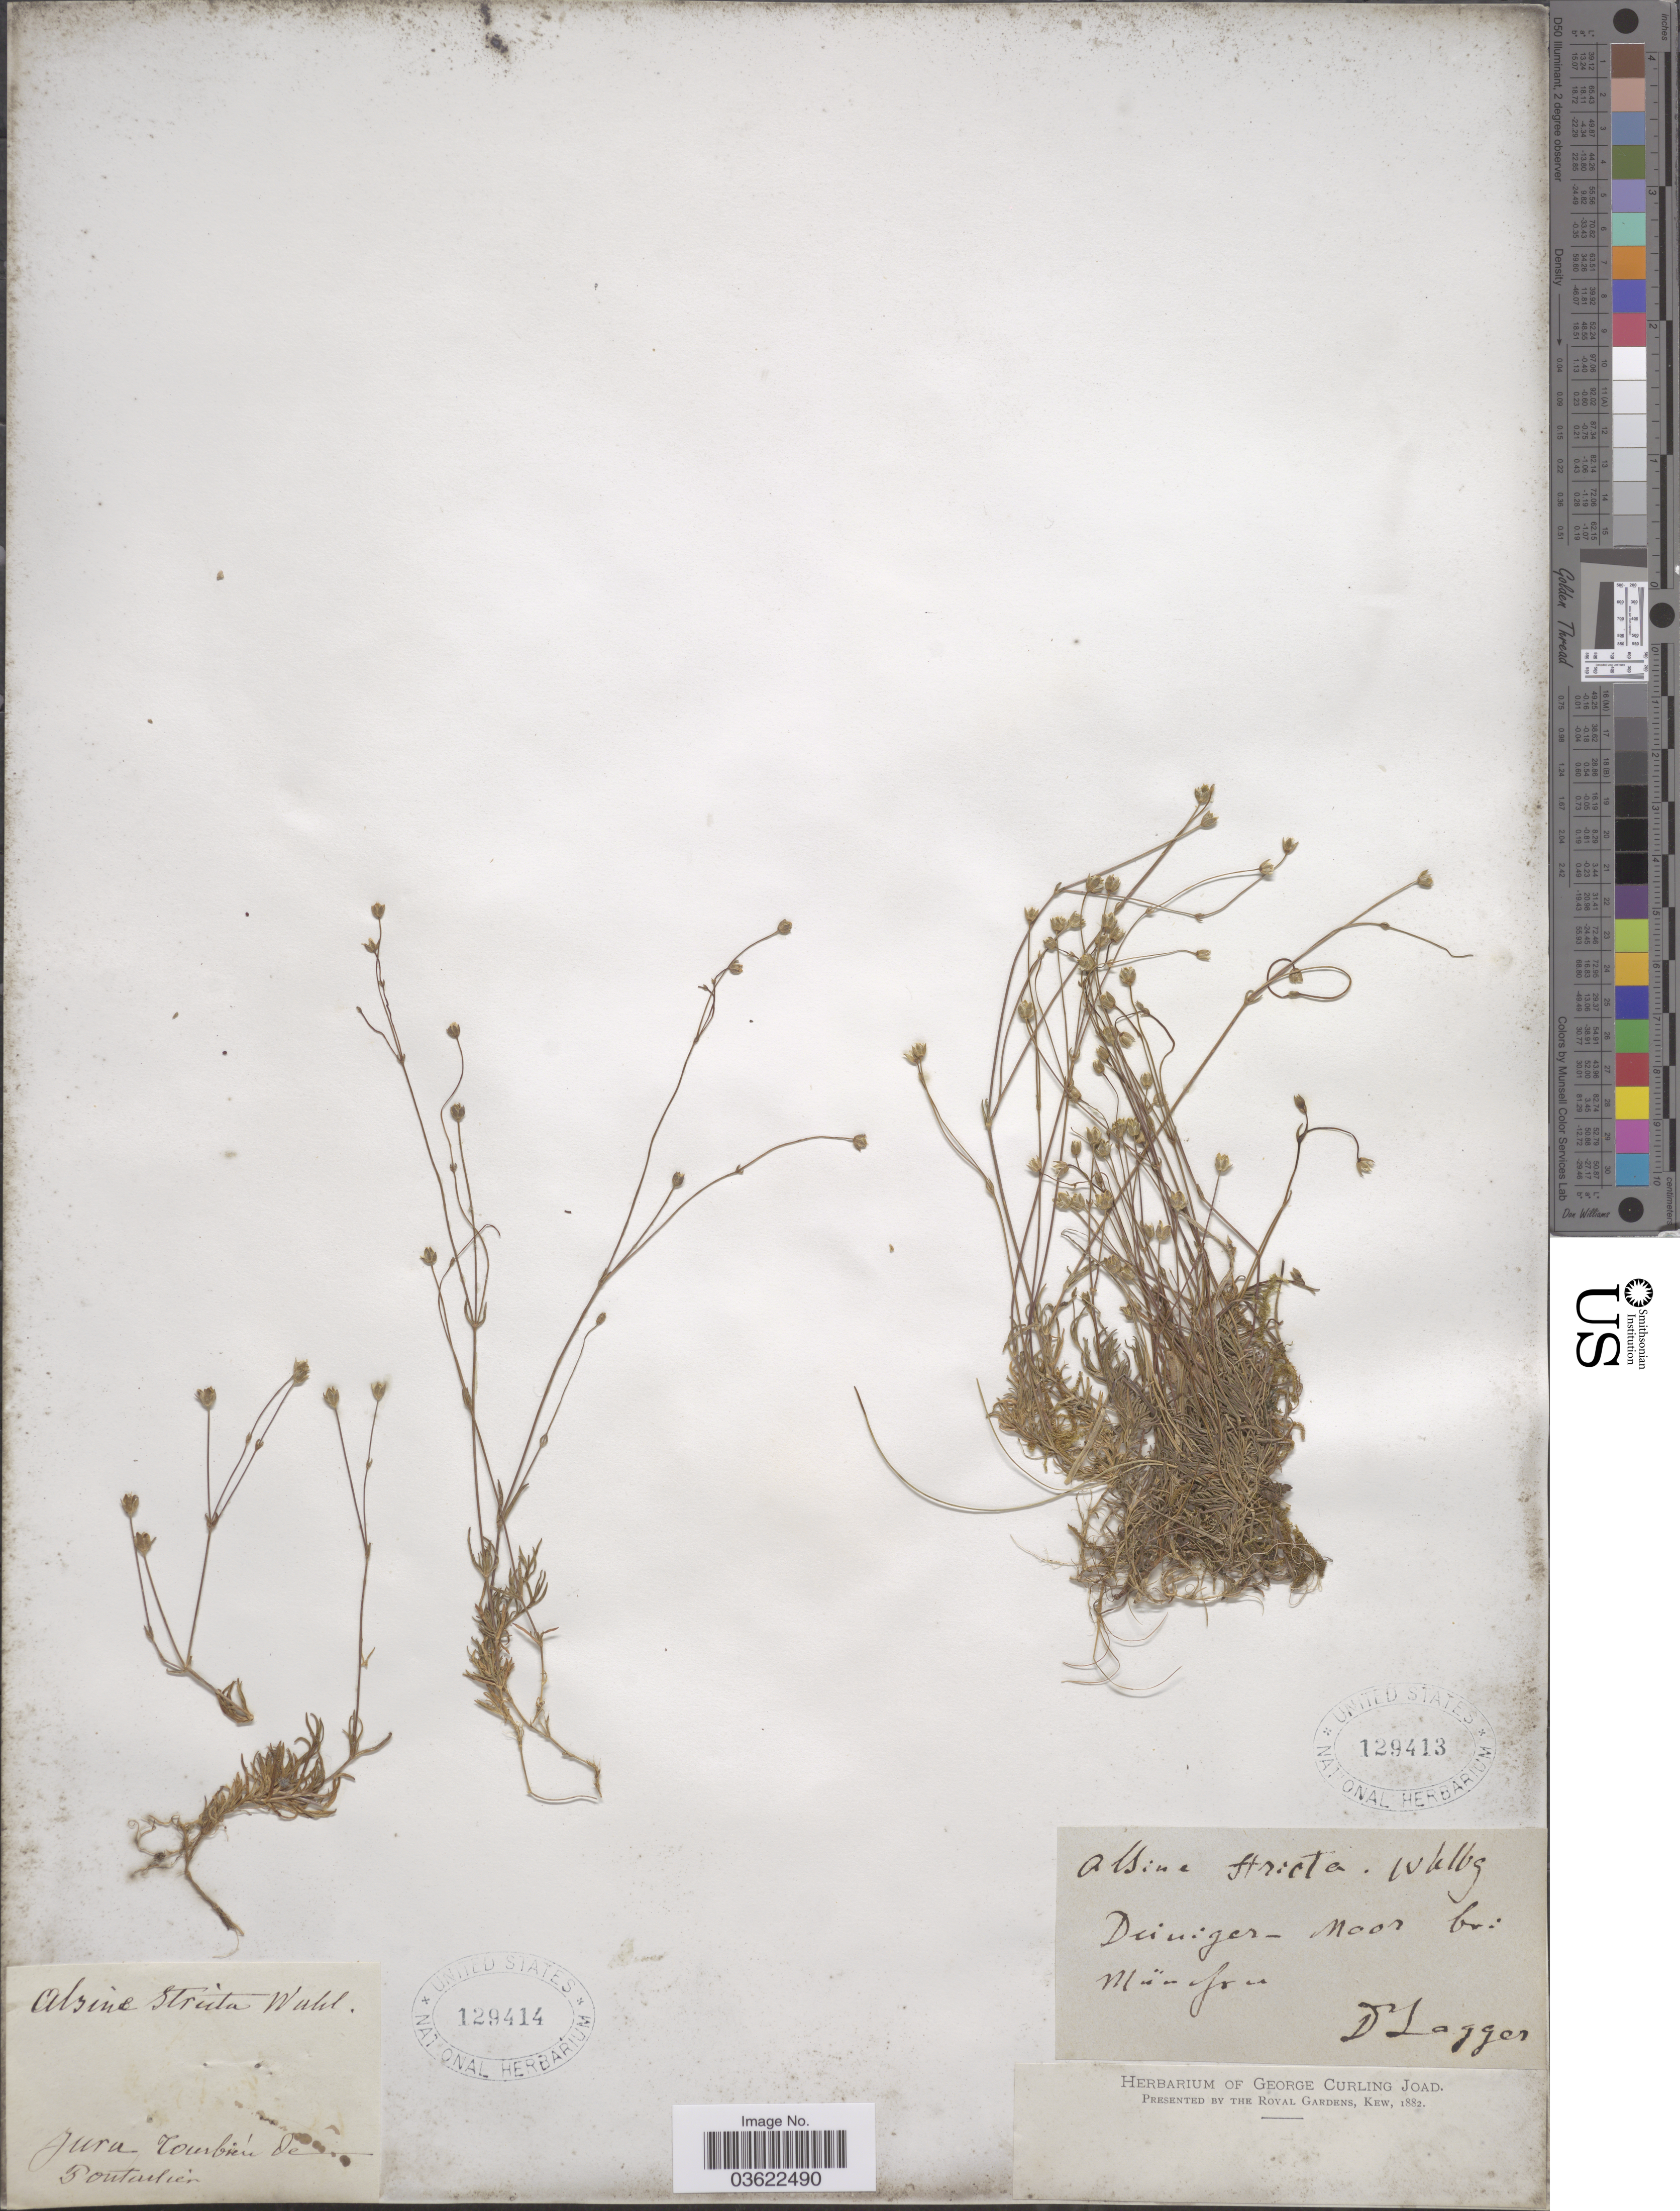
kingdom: Plantae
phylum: Tracheophyta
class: Magnoliopsida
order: Caryophyllales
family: Caryophyllaceae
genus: Arenaria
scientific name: Arenaria stricta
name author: Michx.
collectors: F. J. Lagger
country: Germany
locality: Deiniger-Moor br.: München [interpreted]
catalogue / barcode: US 129413